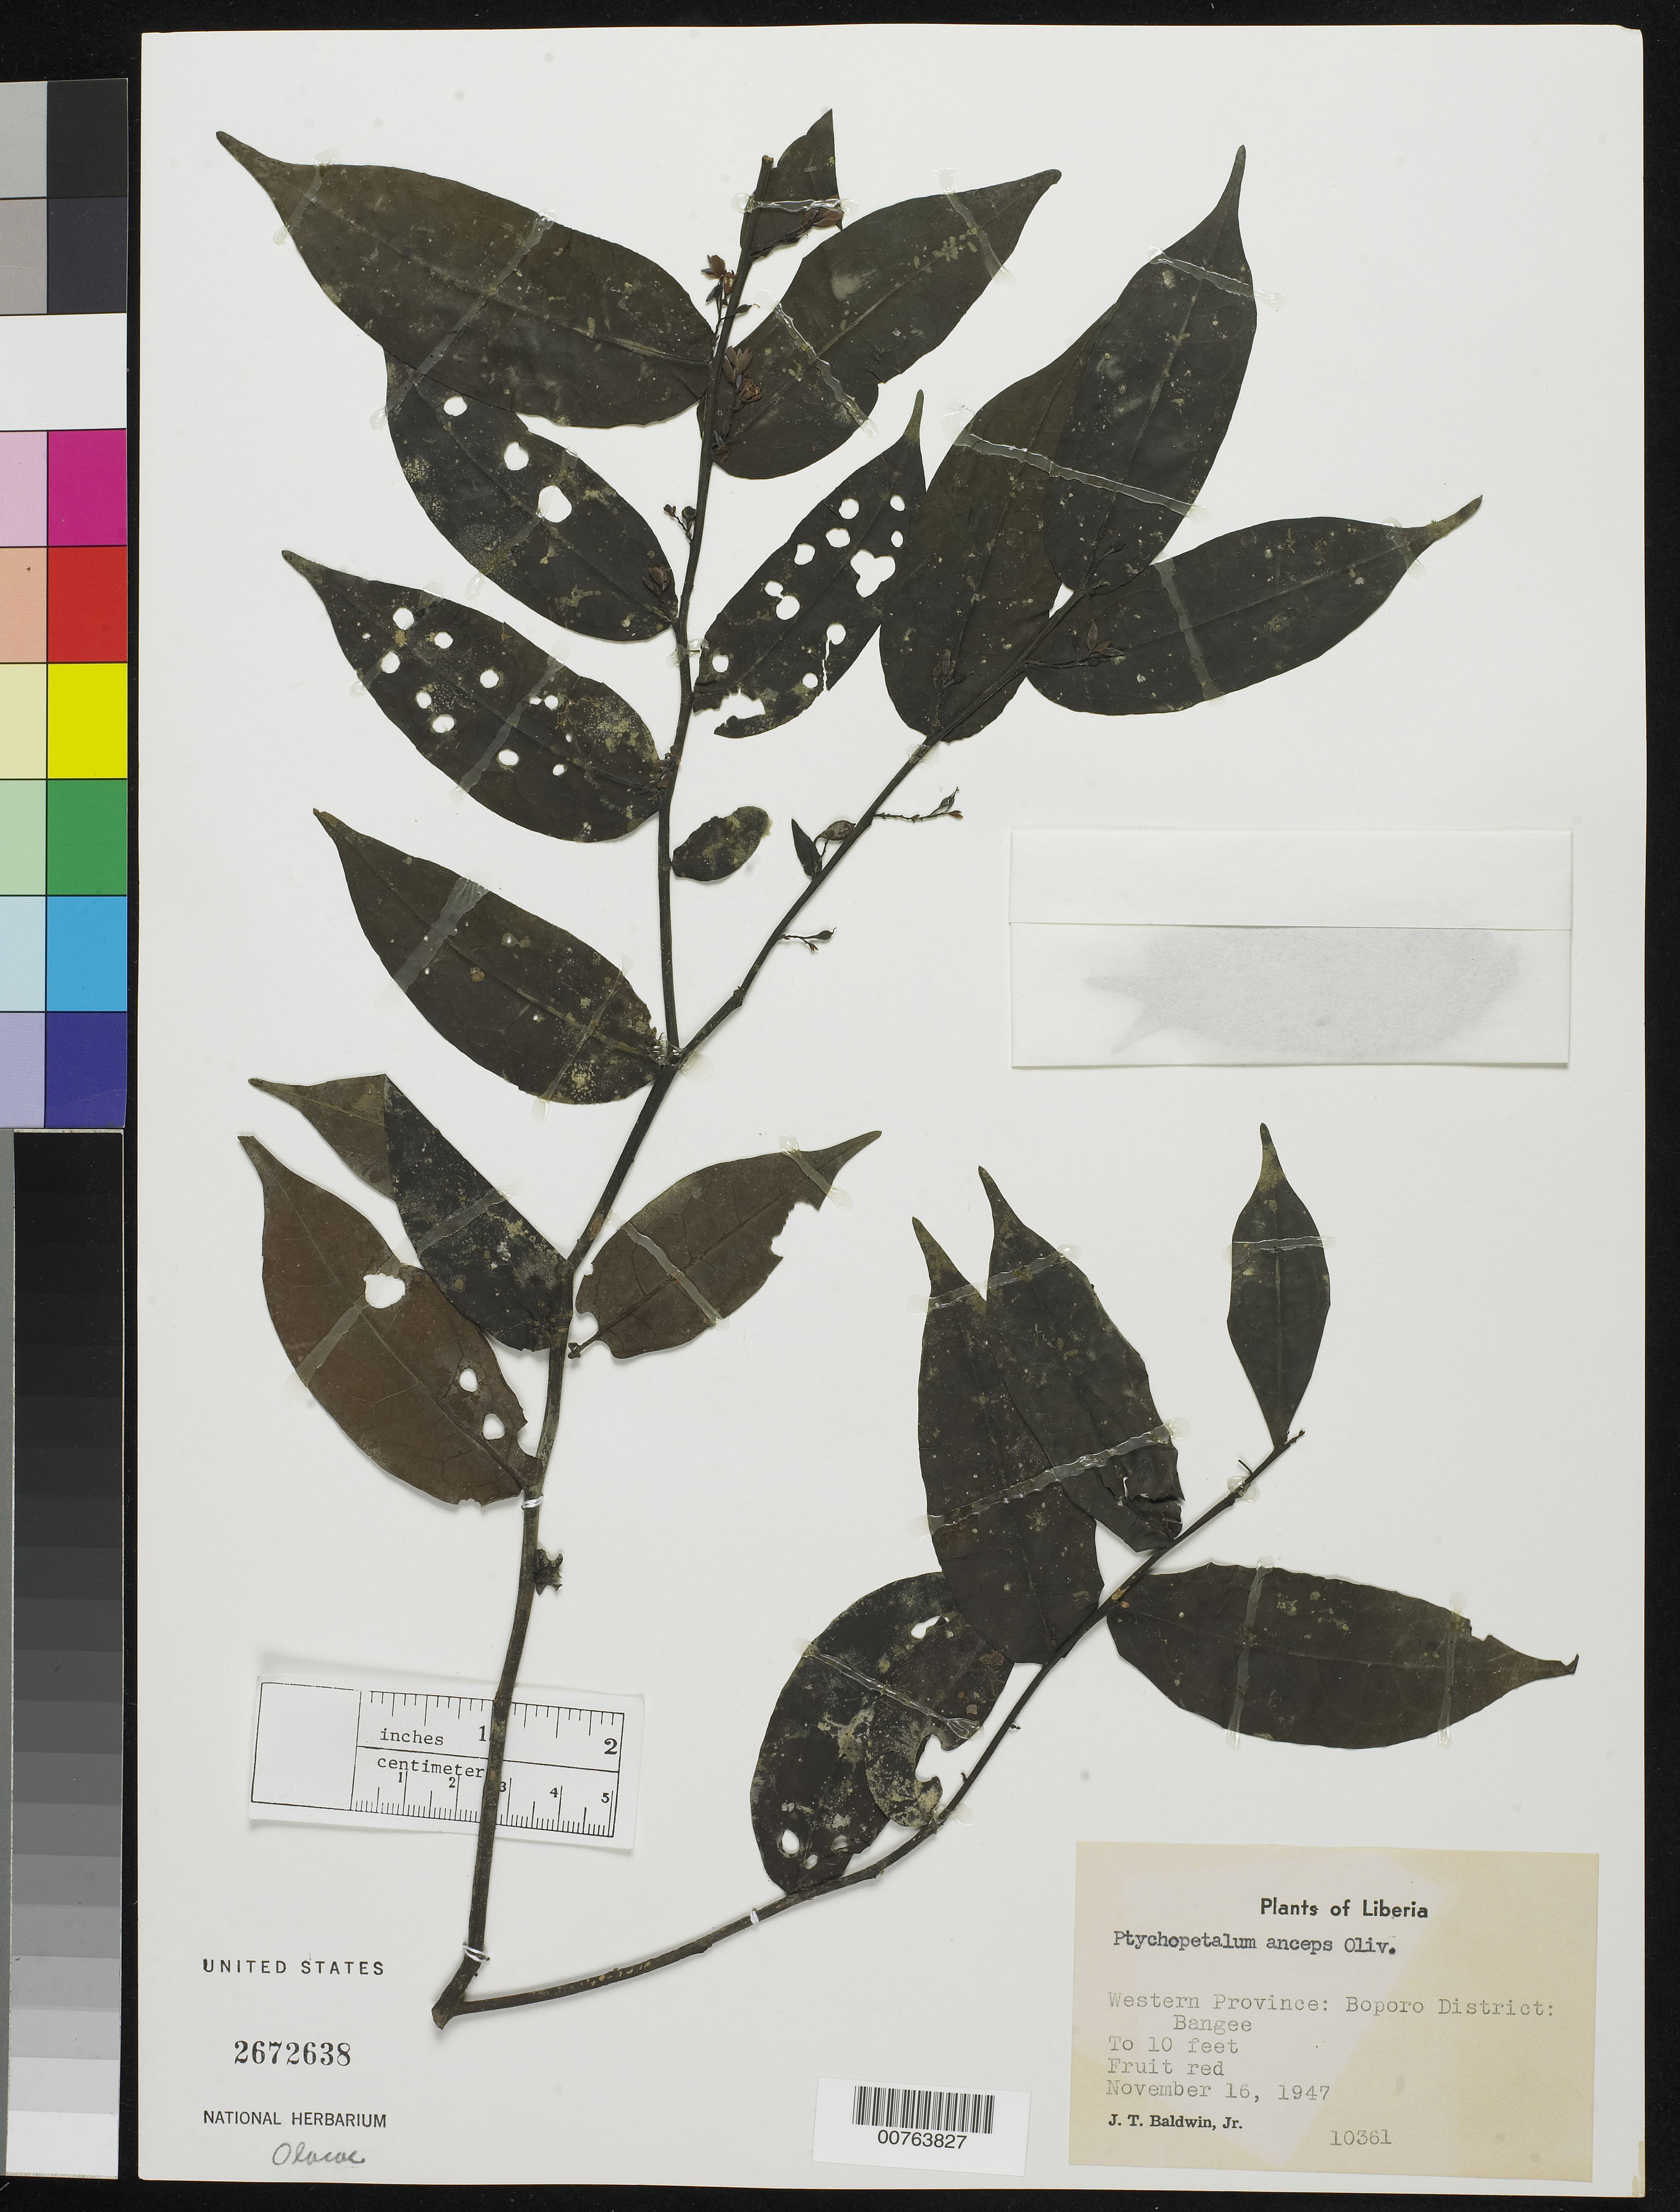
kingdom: Plantae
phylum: Tracheophyta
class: Magnoliopsida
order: Santalales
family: Olacaceae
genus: Ptychopetalum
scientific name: Ptychopetalum anceps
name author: Oliv.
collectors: J. T. Baldwin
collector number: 10361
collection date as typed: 16 Nov 1947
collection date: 1947-11-16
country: Liberia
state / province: Gbarpolu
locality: Western Province: Boporo District, Bangee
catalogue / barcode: US 2672638